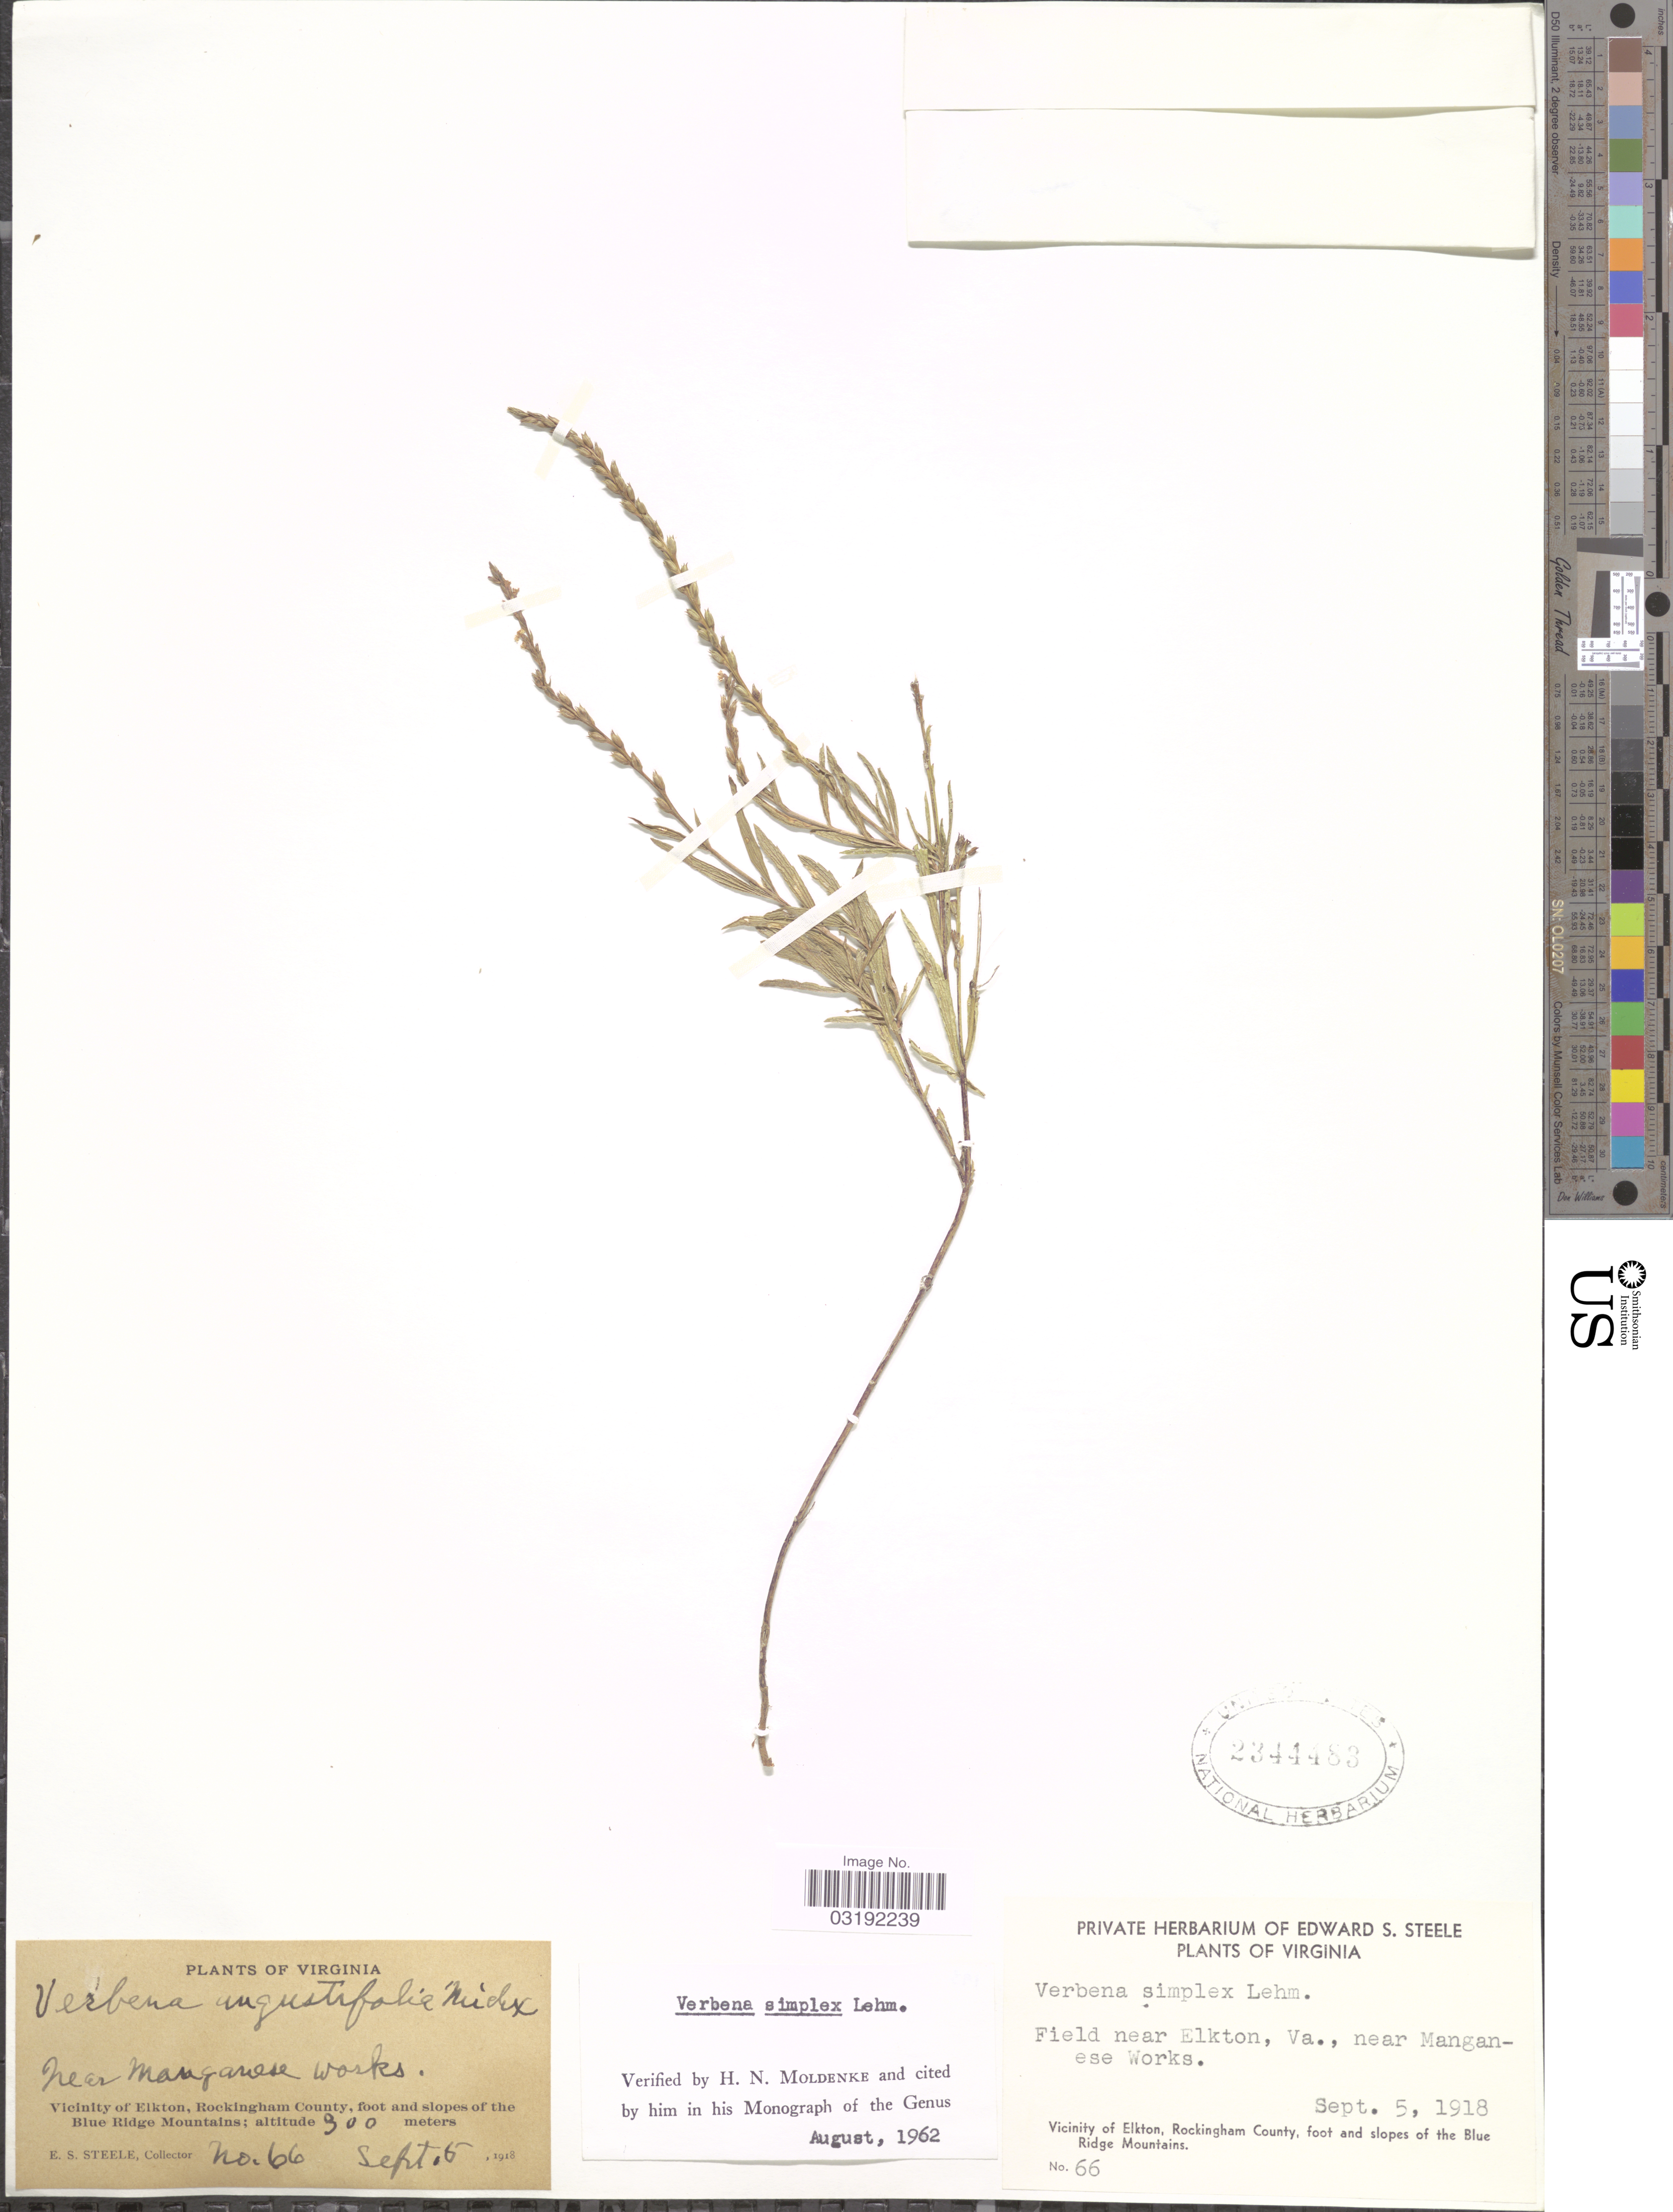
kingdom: Plantae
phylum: Tracheophyta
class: Magnoliopsida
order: Lamiales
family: Verbenaceae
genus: Verbena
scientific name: Verbena simplex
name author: F. Lehm.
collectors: E. Steele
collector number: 66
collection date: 1918-09-05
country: United States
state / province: Virginia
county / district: Rockingham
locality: Field near Elkton, near Manganese Works. Vicinity of Elkton, foot and slopes of the Blue Ridge Mountains.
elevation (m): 300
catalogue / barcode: US 2344483